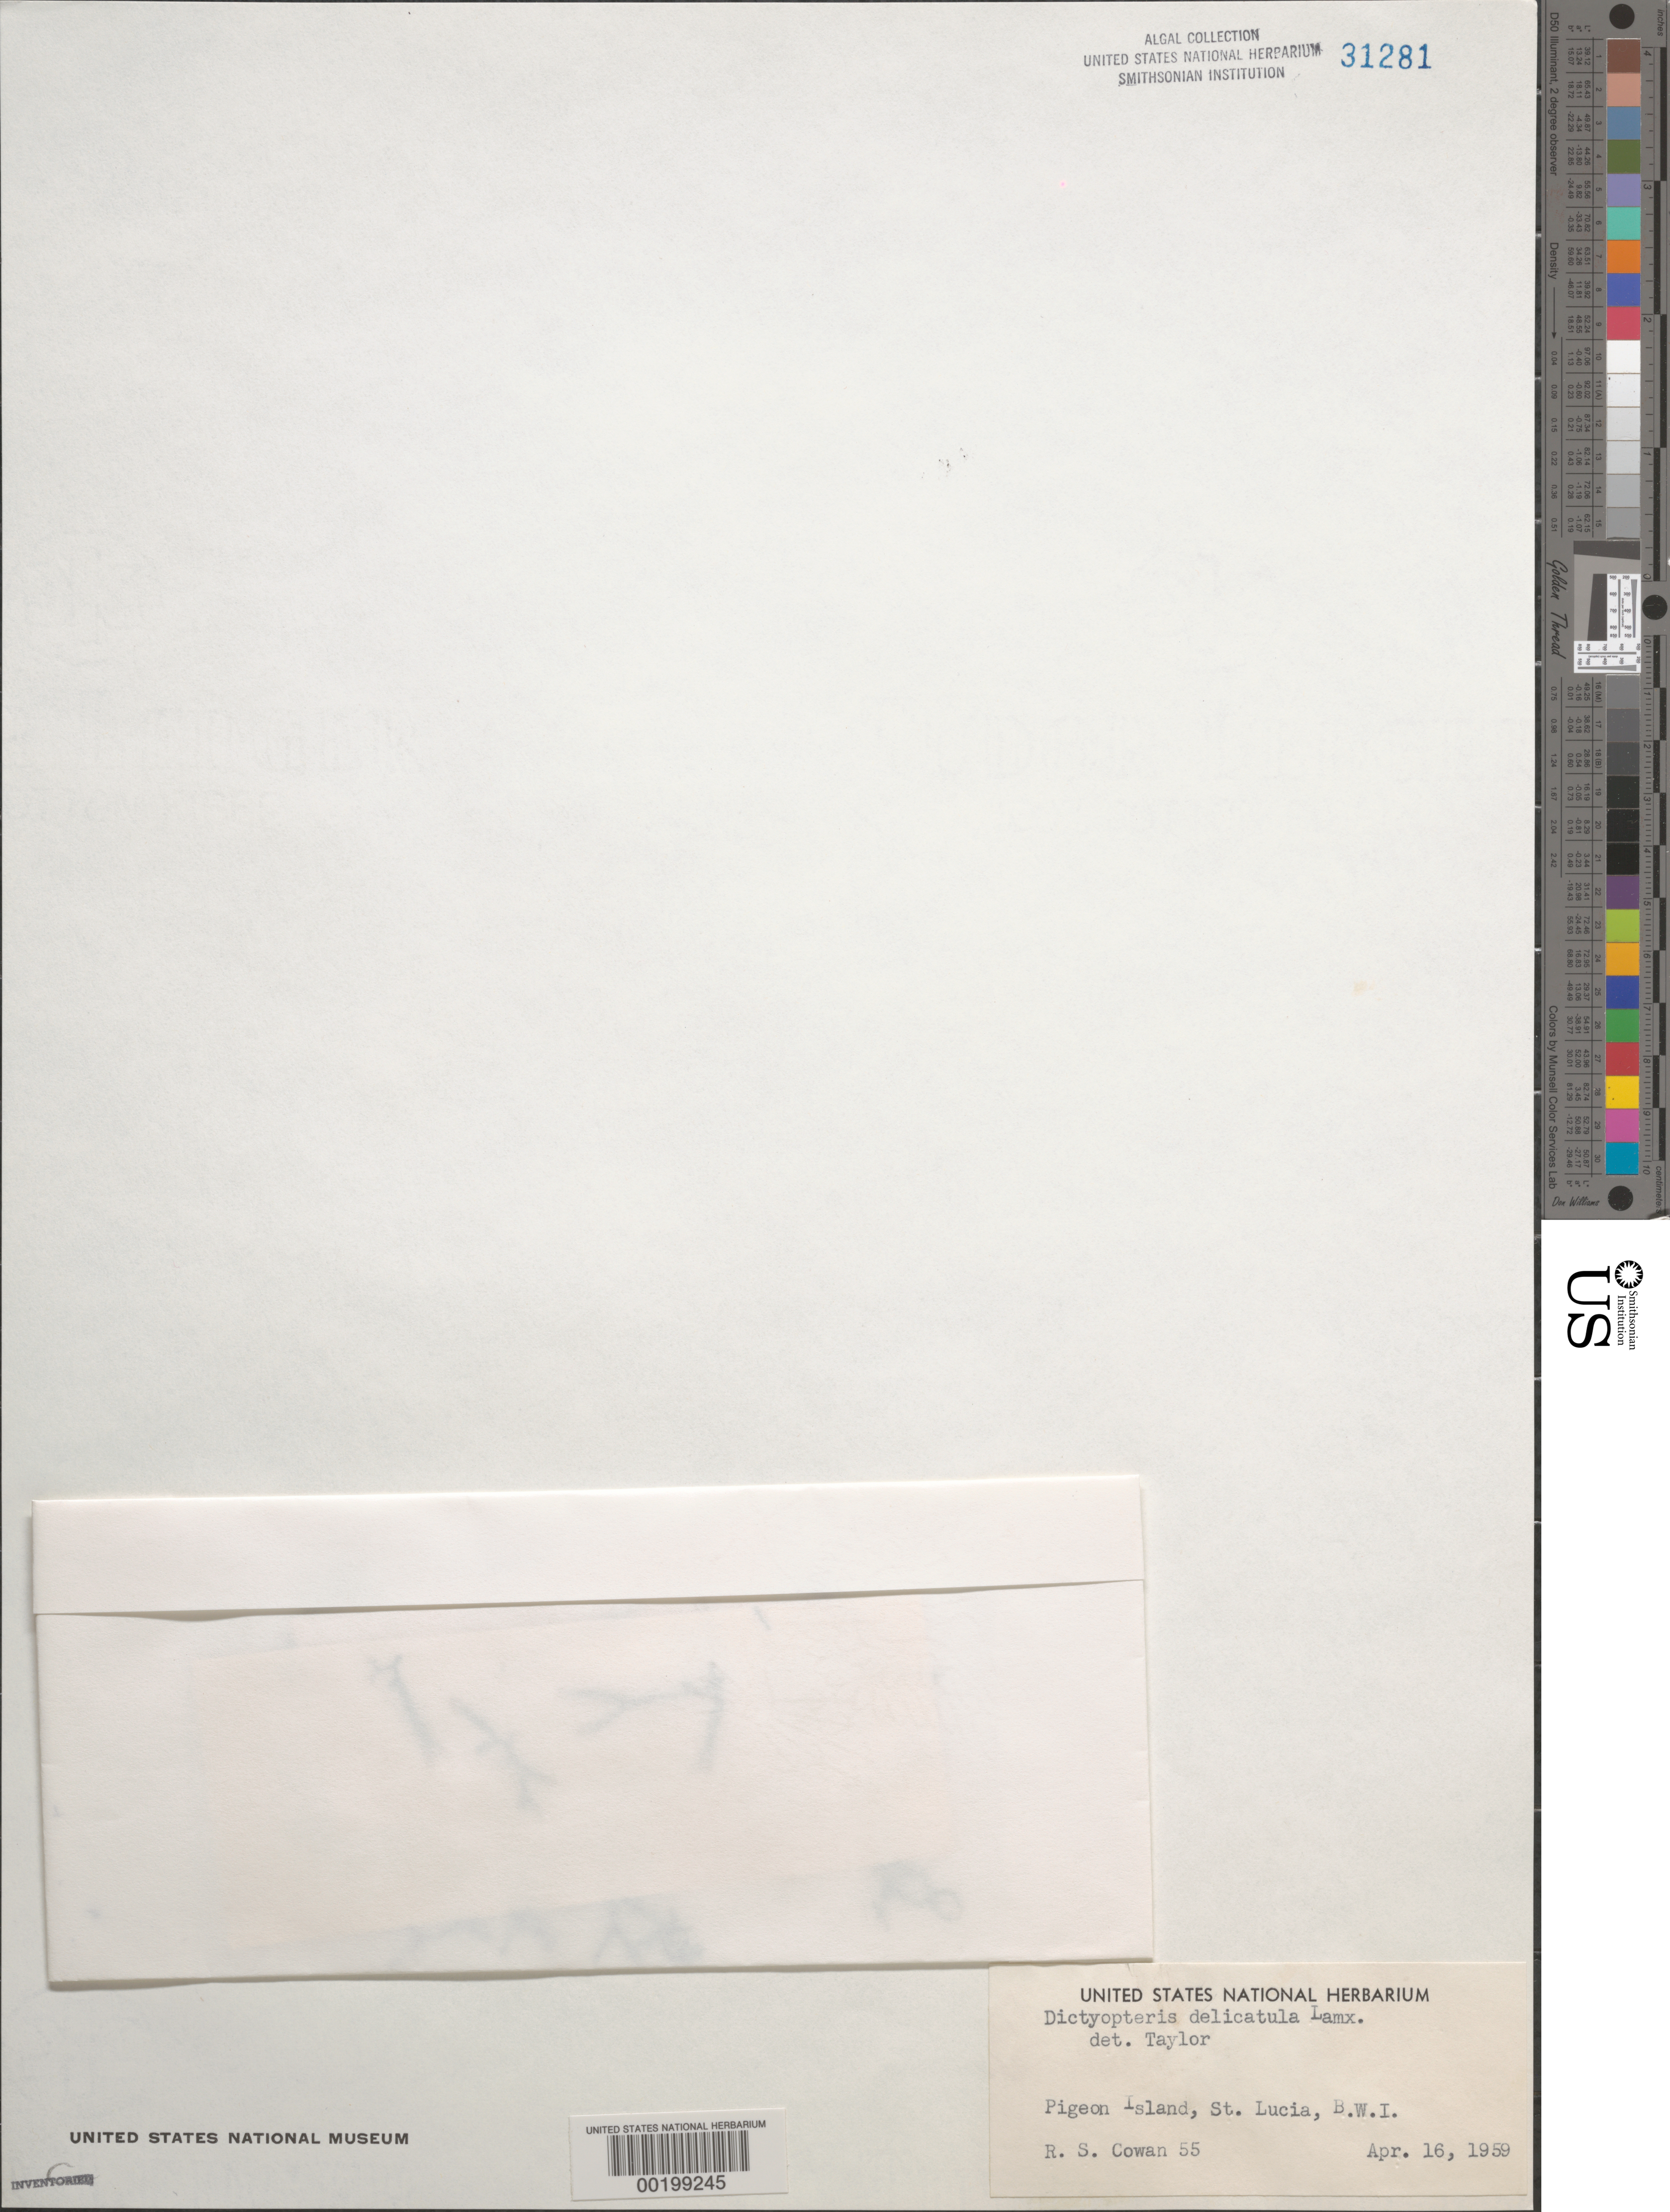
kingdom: Chromista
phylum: Ochrophyta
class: Phaeophyceae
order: Dictyotales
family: Dictyotaceae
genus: Dictyopteris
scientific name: Dictyopteris delicatula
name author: J.V.Lamouroux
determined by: Taylor, William R.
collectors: R. S. Cowan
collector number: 55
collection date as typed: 16 Apr 1959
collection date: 1959-04-16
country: St. Lucia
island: Pigeon Island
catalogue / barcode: US 31281